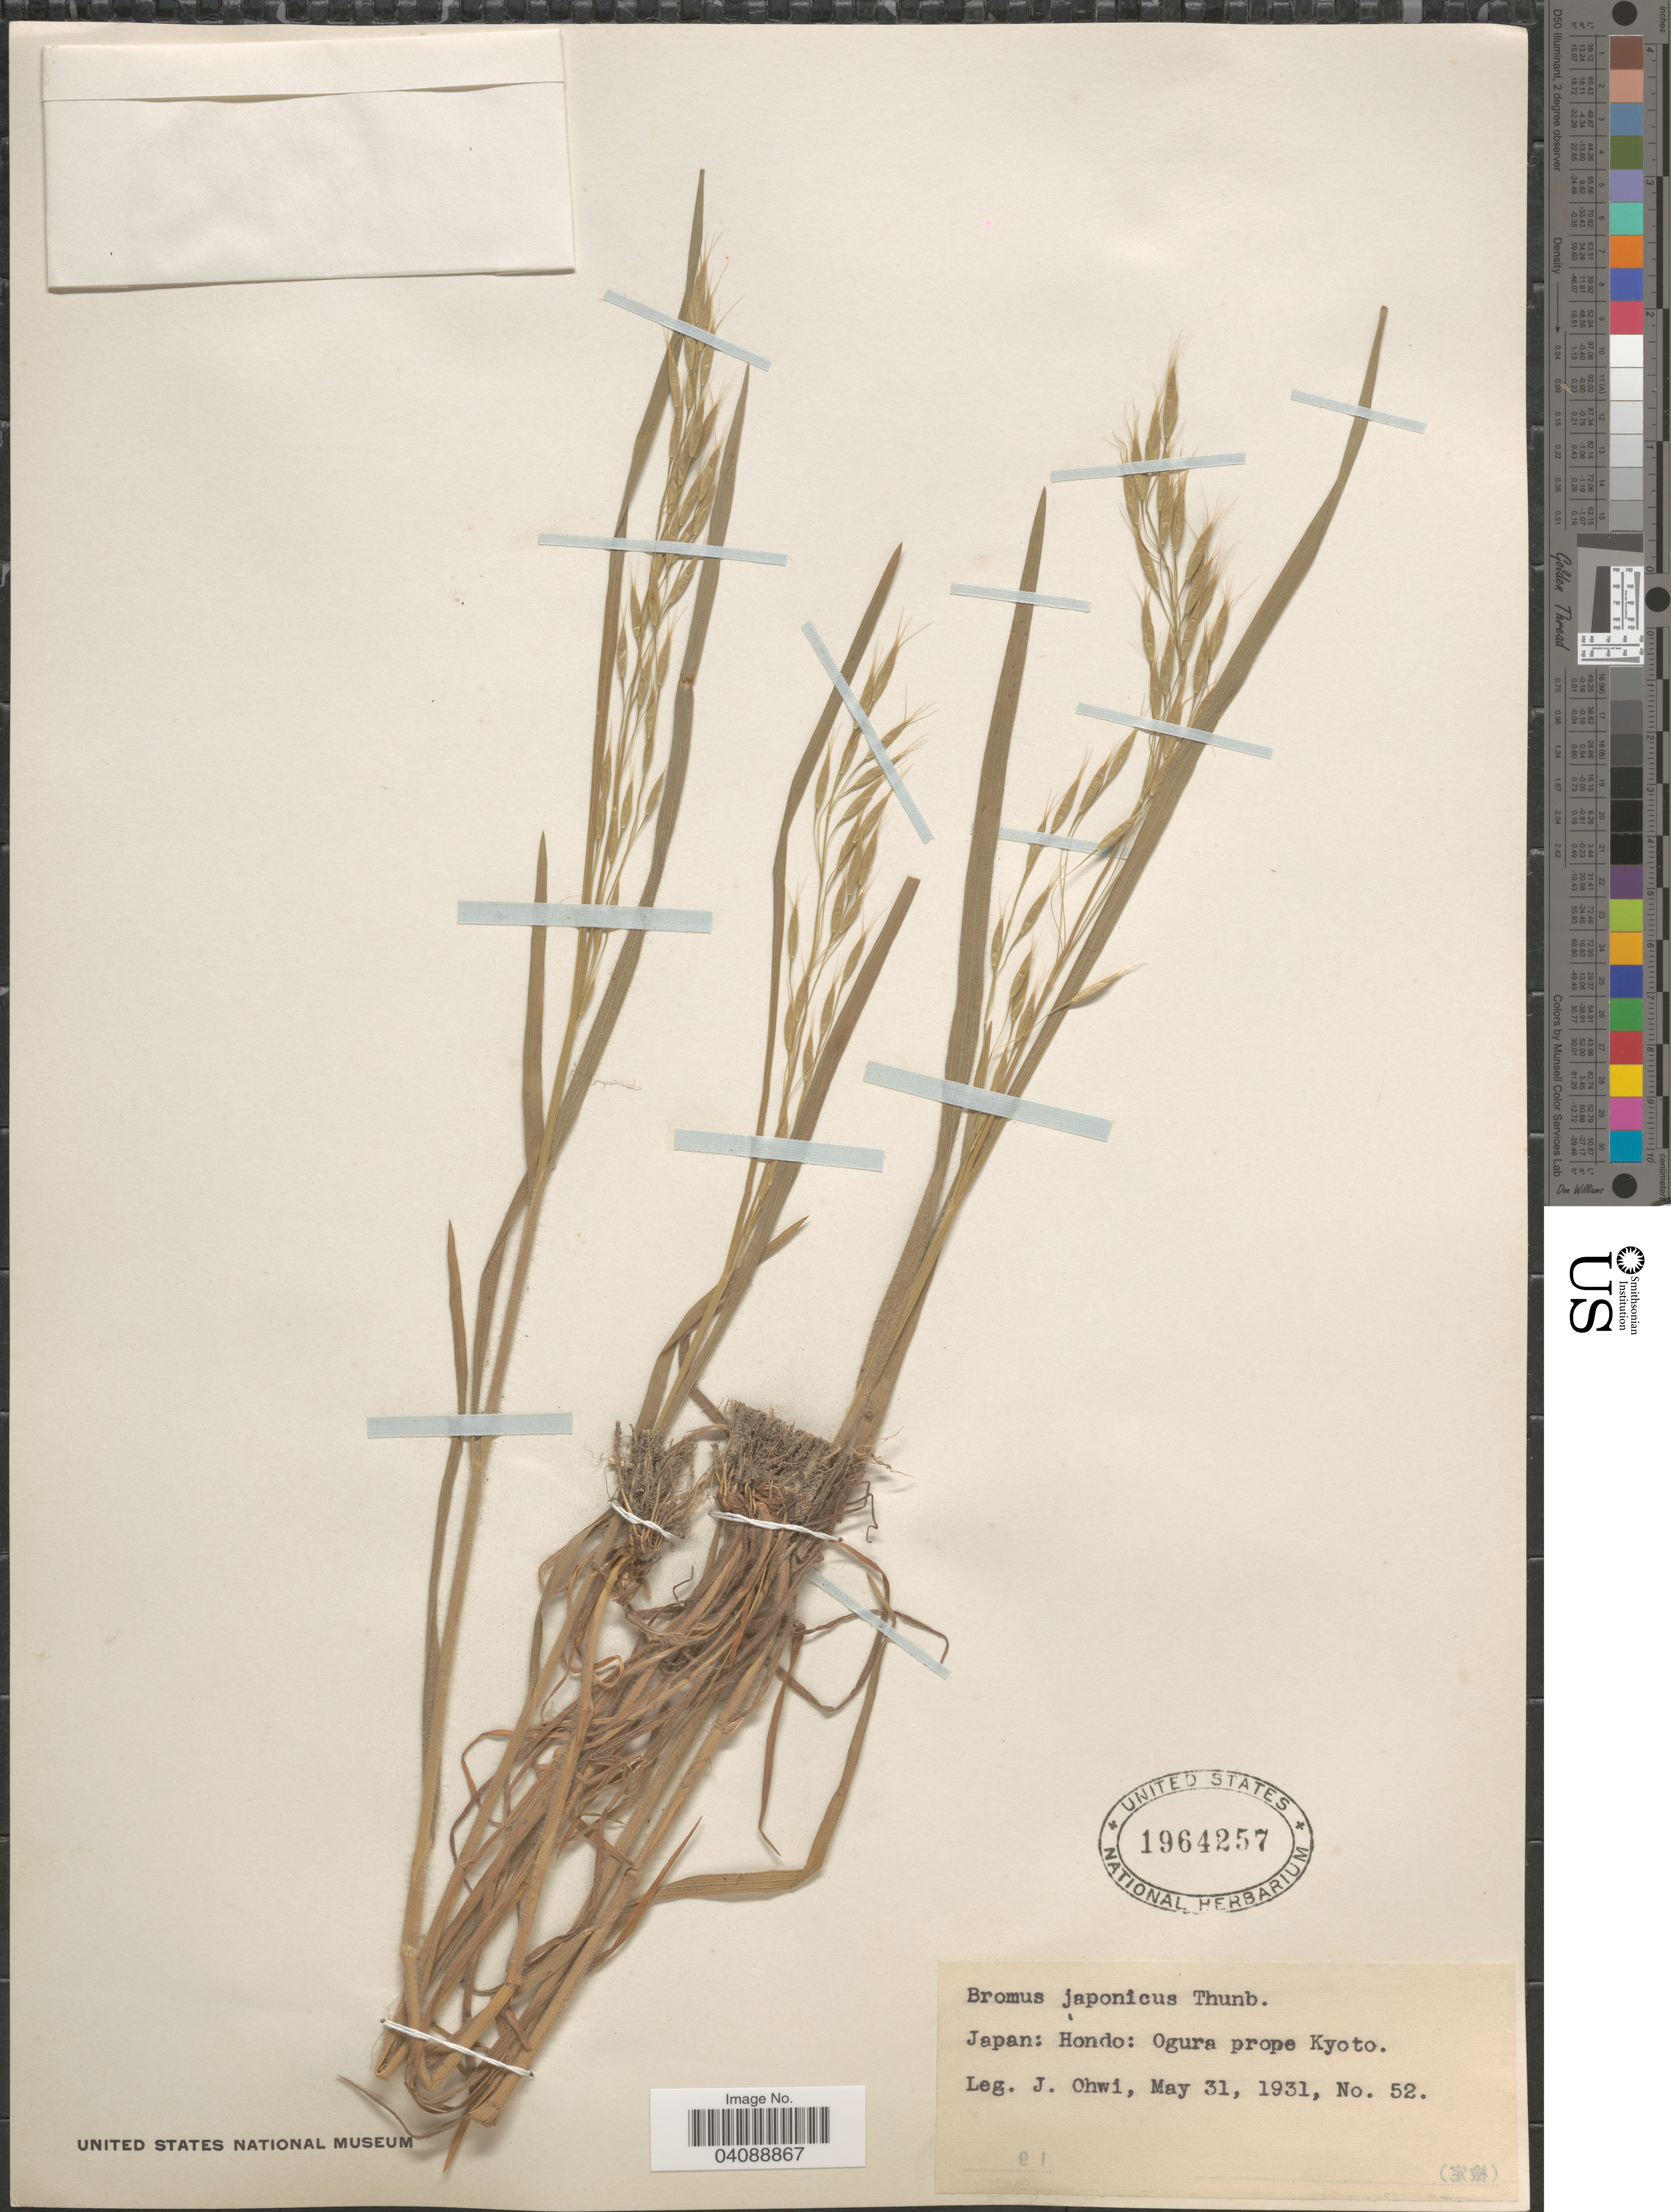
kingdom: Plantae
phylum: Tracheophyta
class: Liliopsida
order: Poales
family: Poaceae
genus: Bromus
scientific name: Bromus japonicus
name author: Houtt.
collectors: J. Ohwi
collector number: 52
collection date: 1931-05-31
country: Japan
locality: Hondo: Ogura prope Kyoto.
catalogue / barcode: US 1964257